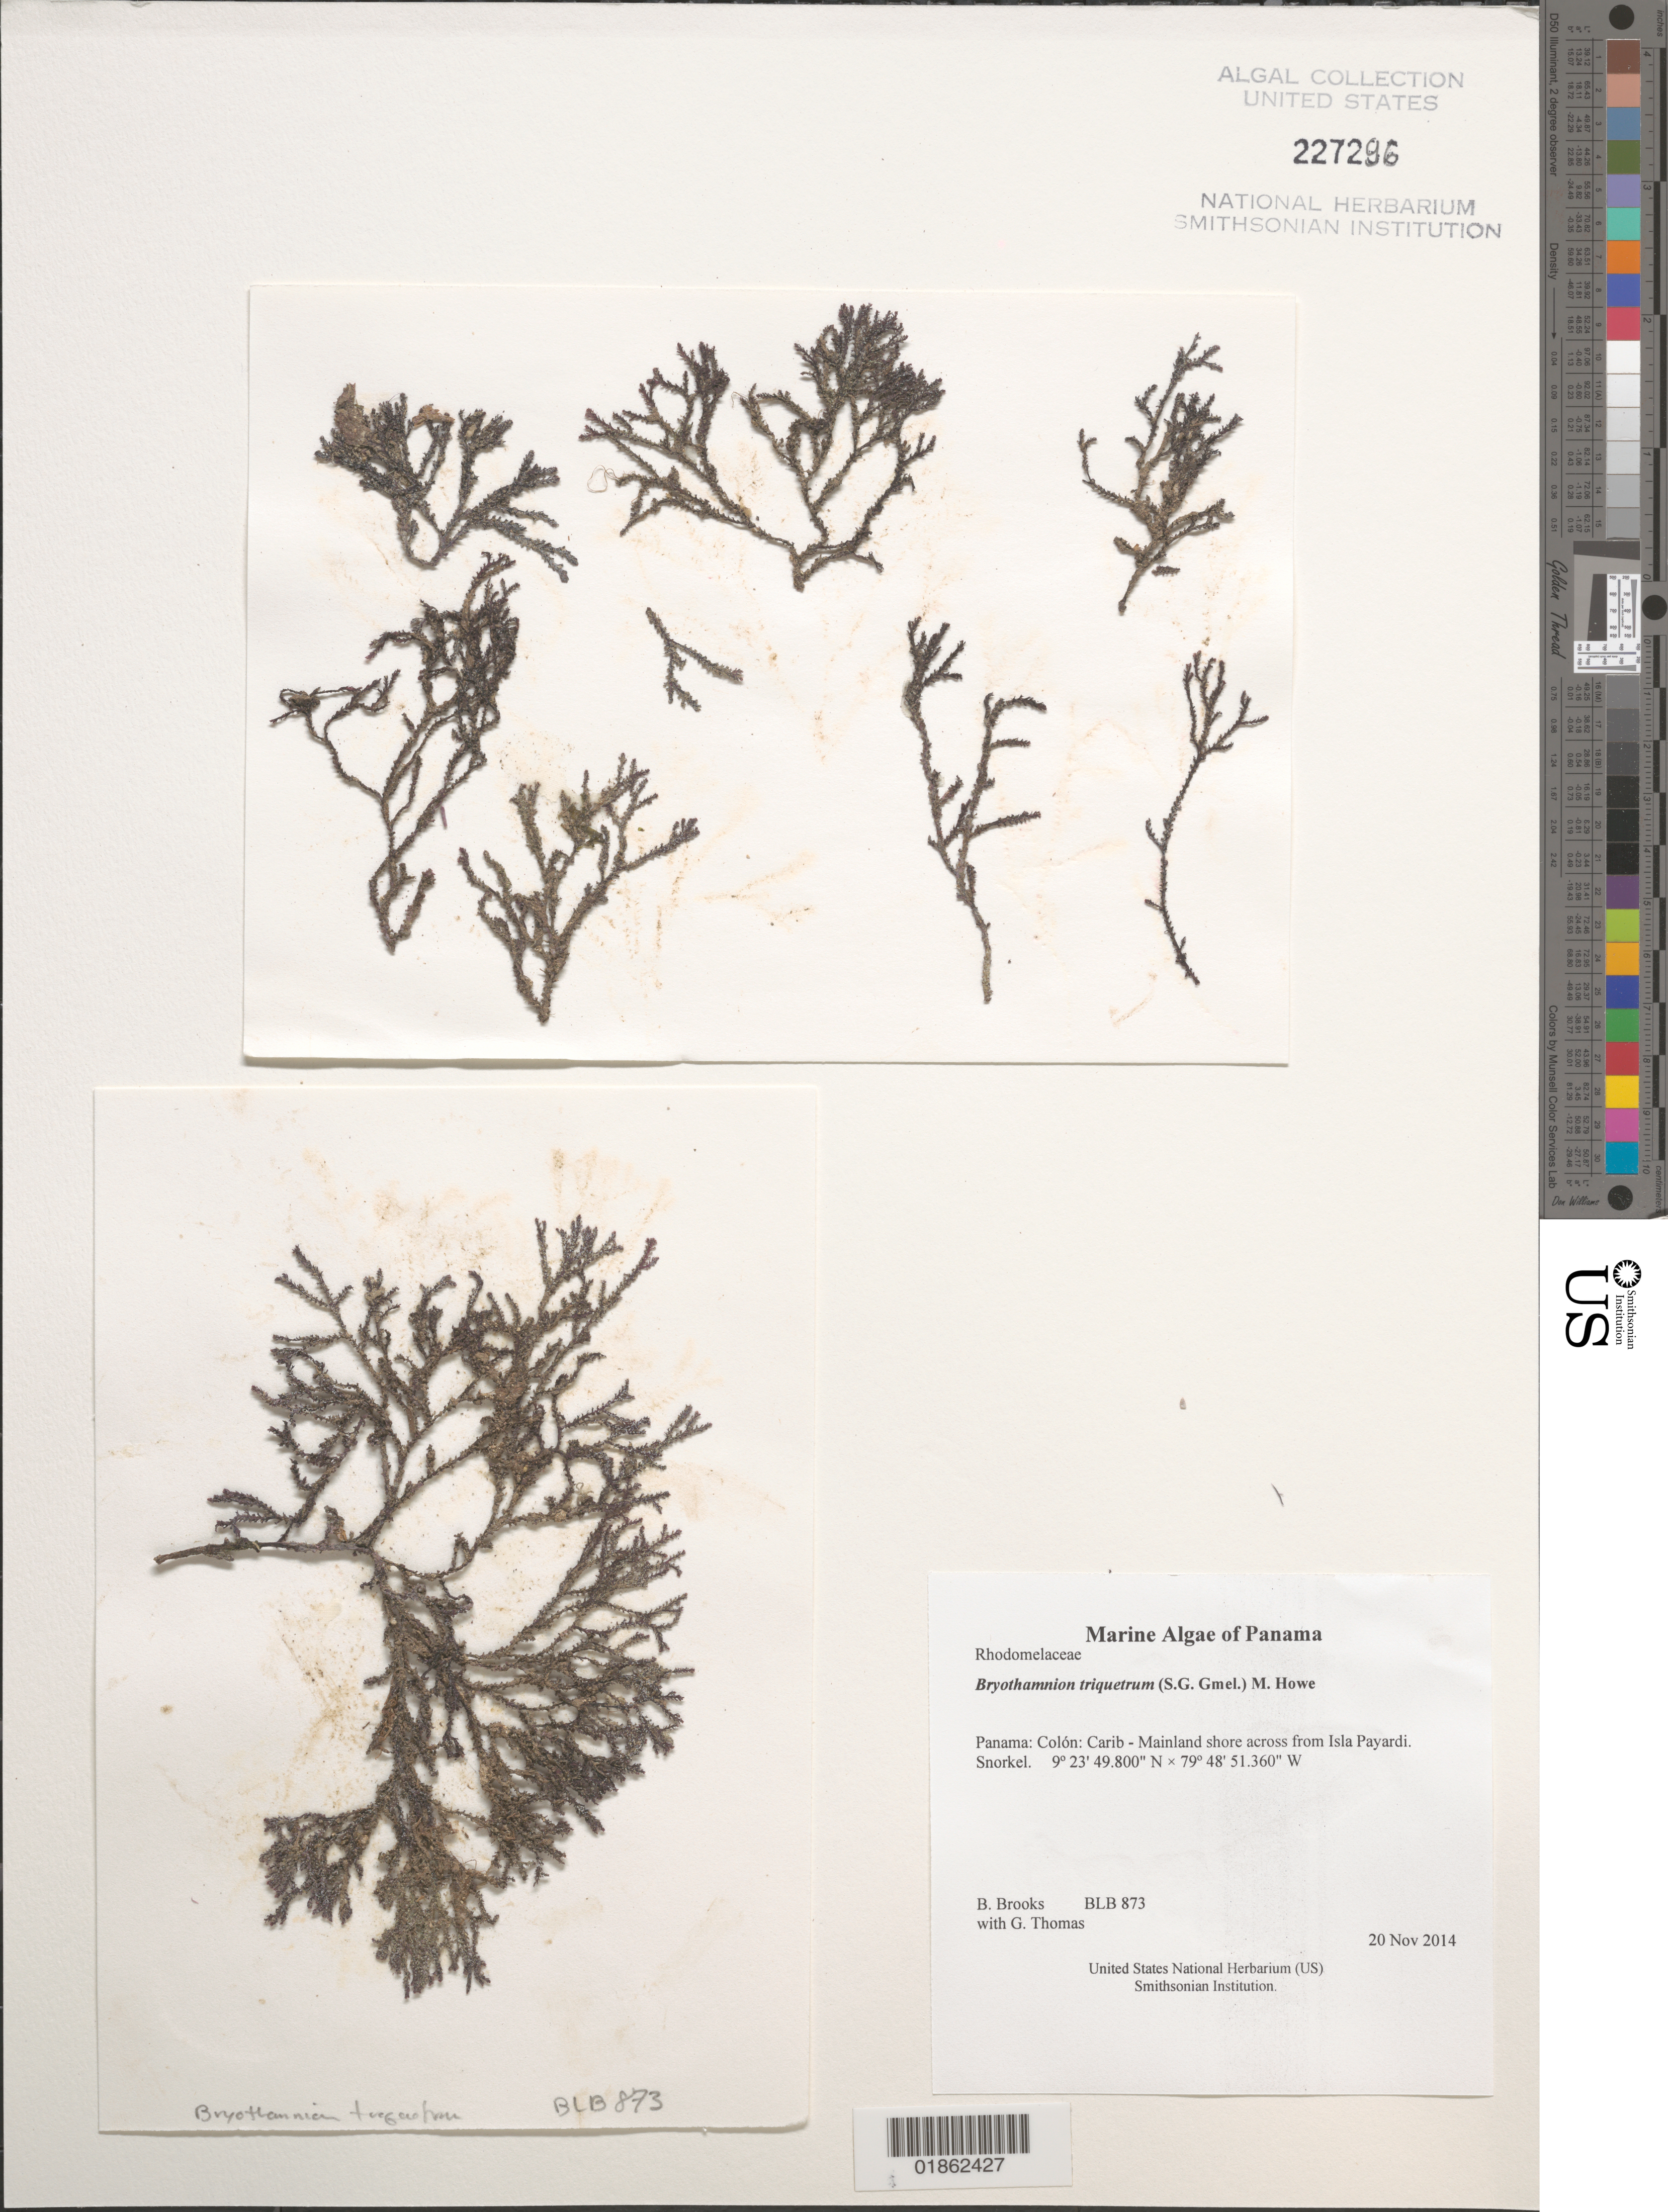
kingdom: Plantae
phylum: Rhodophyta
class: Florideophyceae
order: Ceramiales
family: Rhodomelaceae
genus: Alsidium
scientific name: Alsidium sp.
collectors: B. Brooks & G. Thomas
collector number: BLB 873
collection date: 2014-11-20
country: Panama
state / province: Colón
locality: Carib - Mainland shore across from Isla Payardi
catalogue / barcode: US 227296